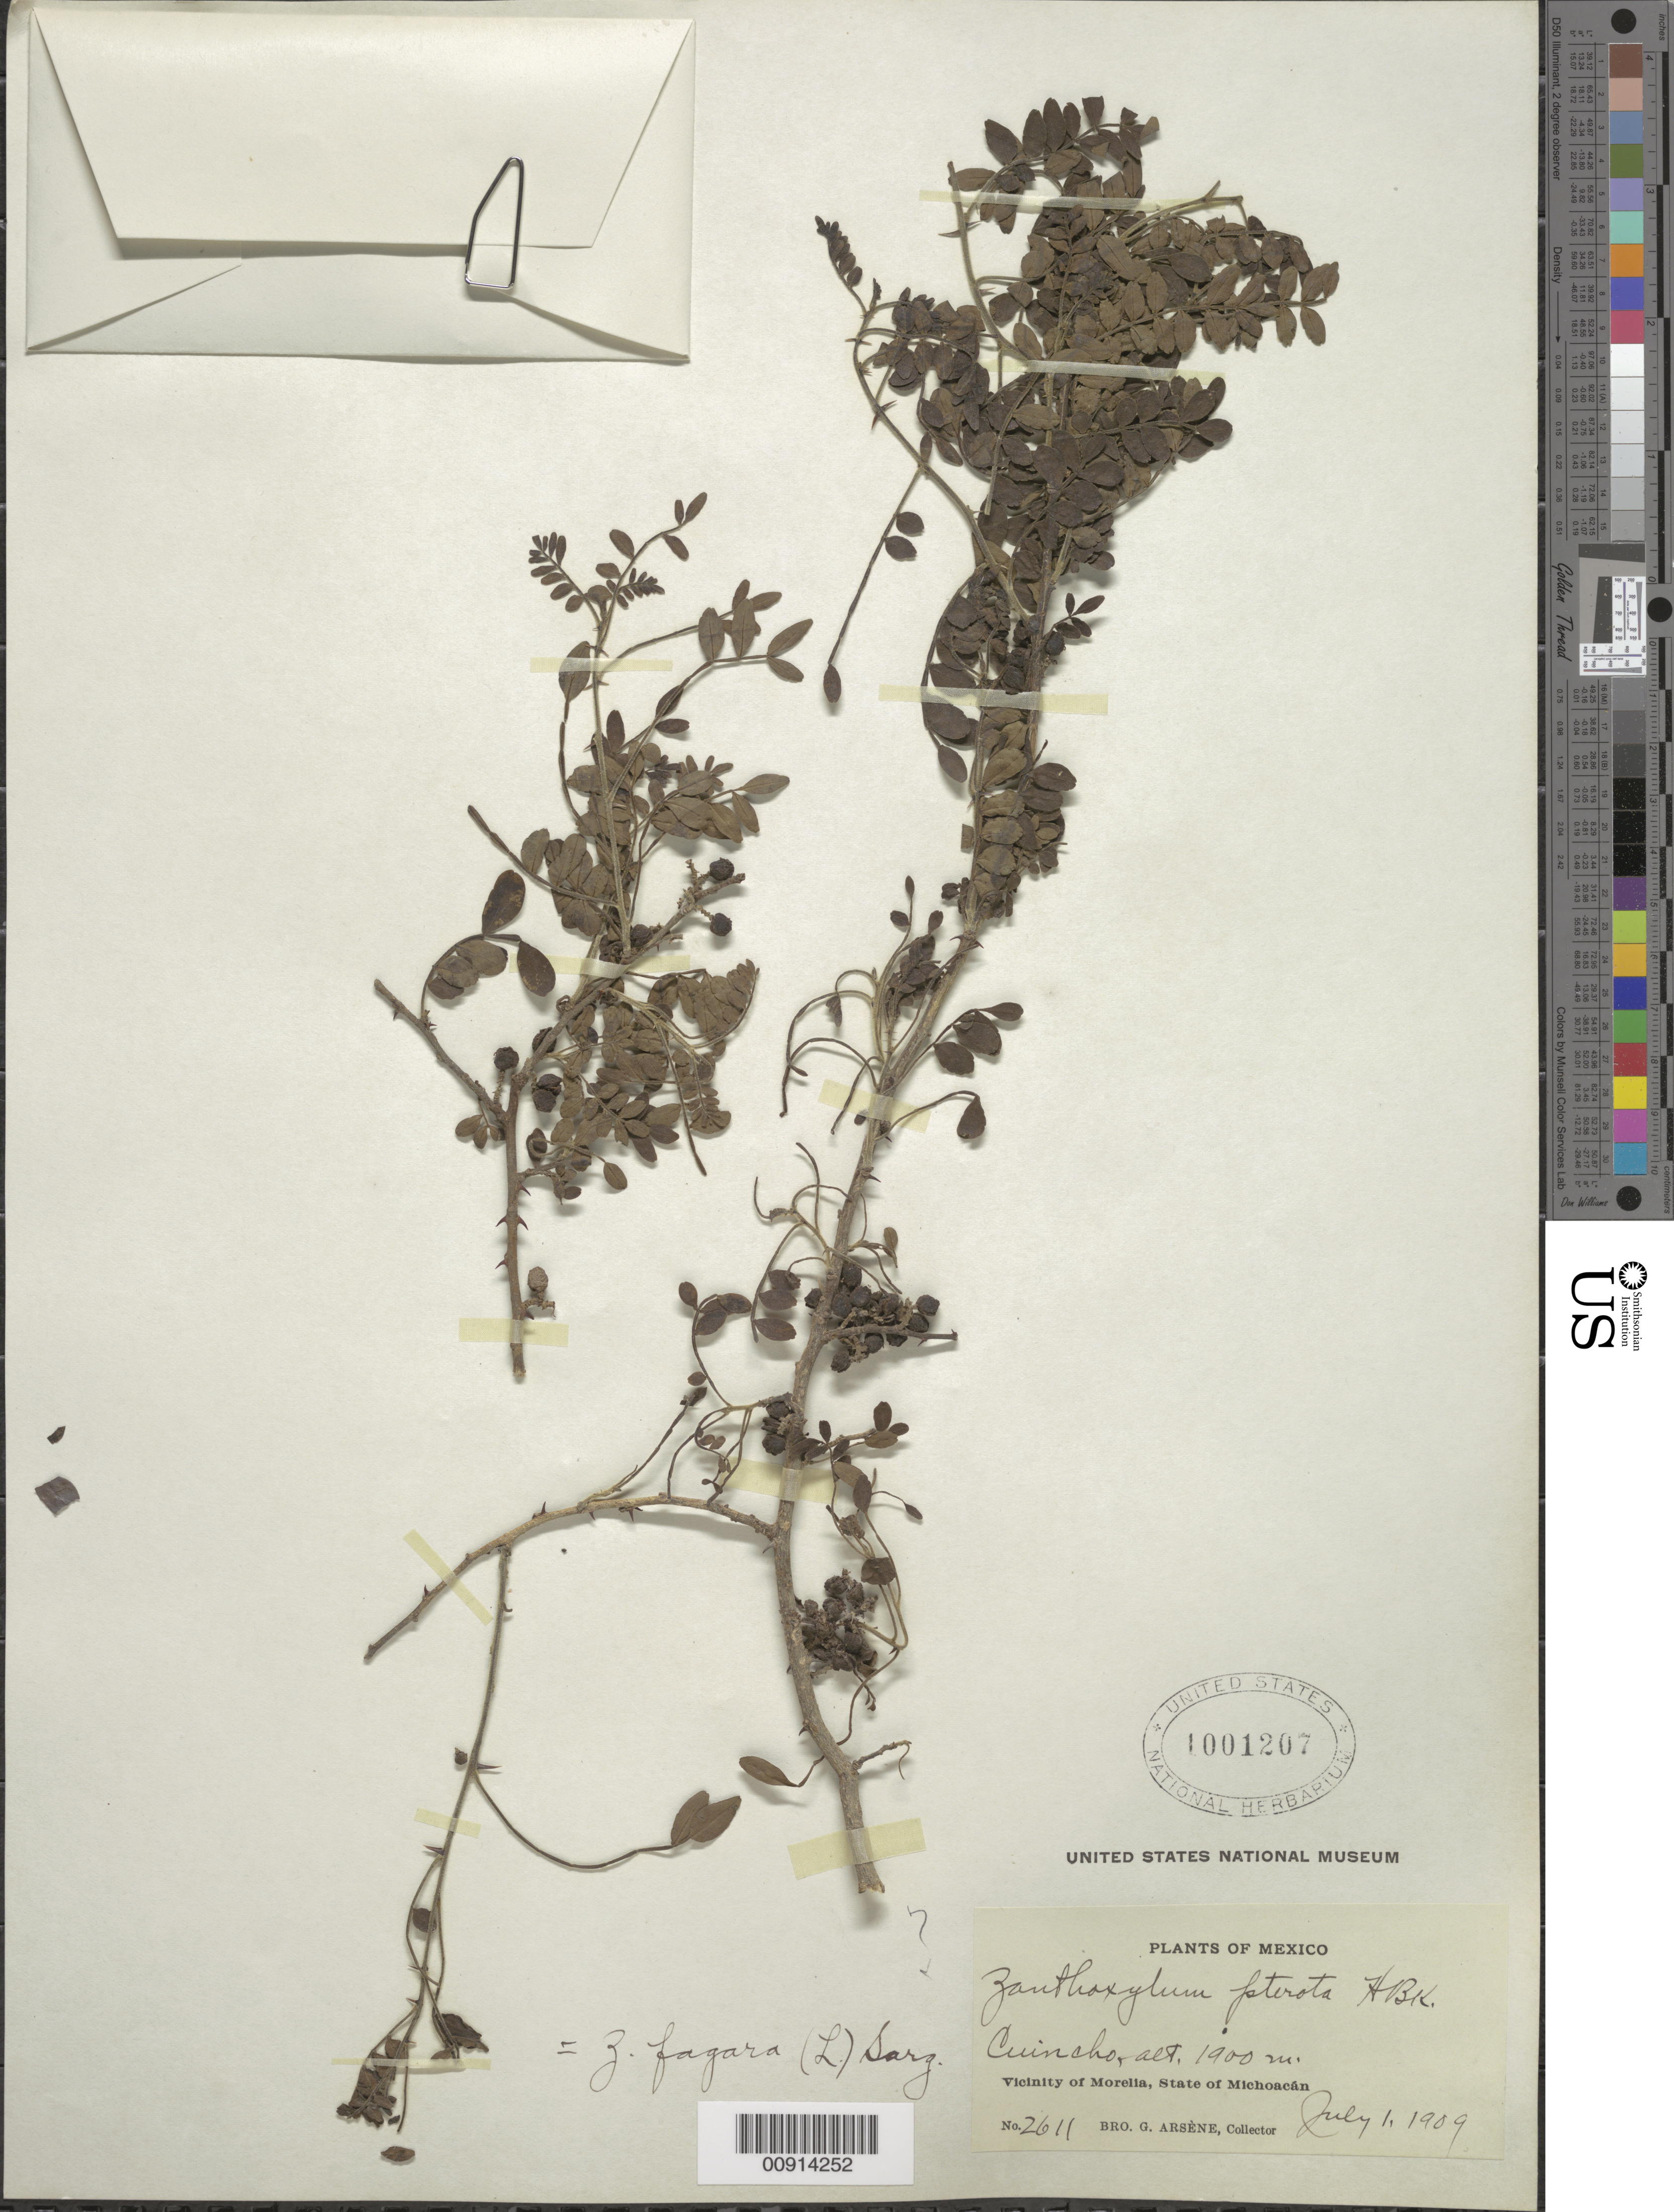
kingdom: Plantae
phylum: Tracheophyta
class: Magnoliopsida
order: Sapindales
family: Rutaceae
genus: Zanthoxylum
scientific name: Zanthoxylum fagara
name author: (L.) Sarg.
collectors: Bro. G. Arsène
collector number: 2611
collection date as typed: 01 Jul 1909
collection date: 1909-07-01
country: Mexico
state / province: Michoacán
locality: Cuincho. Vicinity of Morelia, Michoacán.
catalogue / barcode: US 1001207